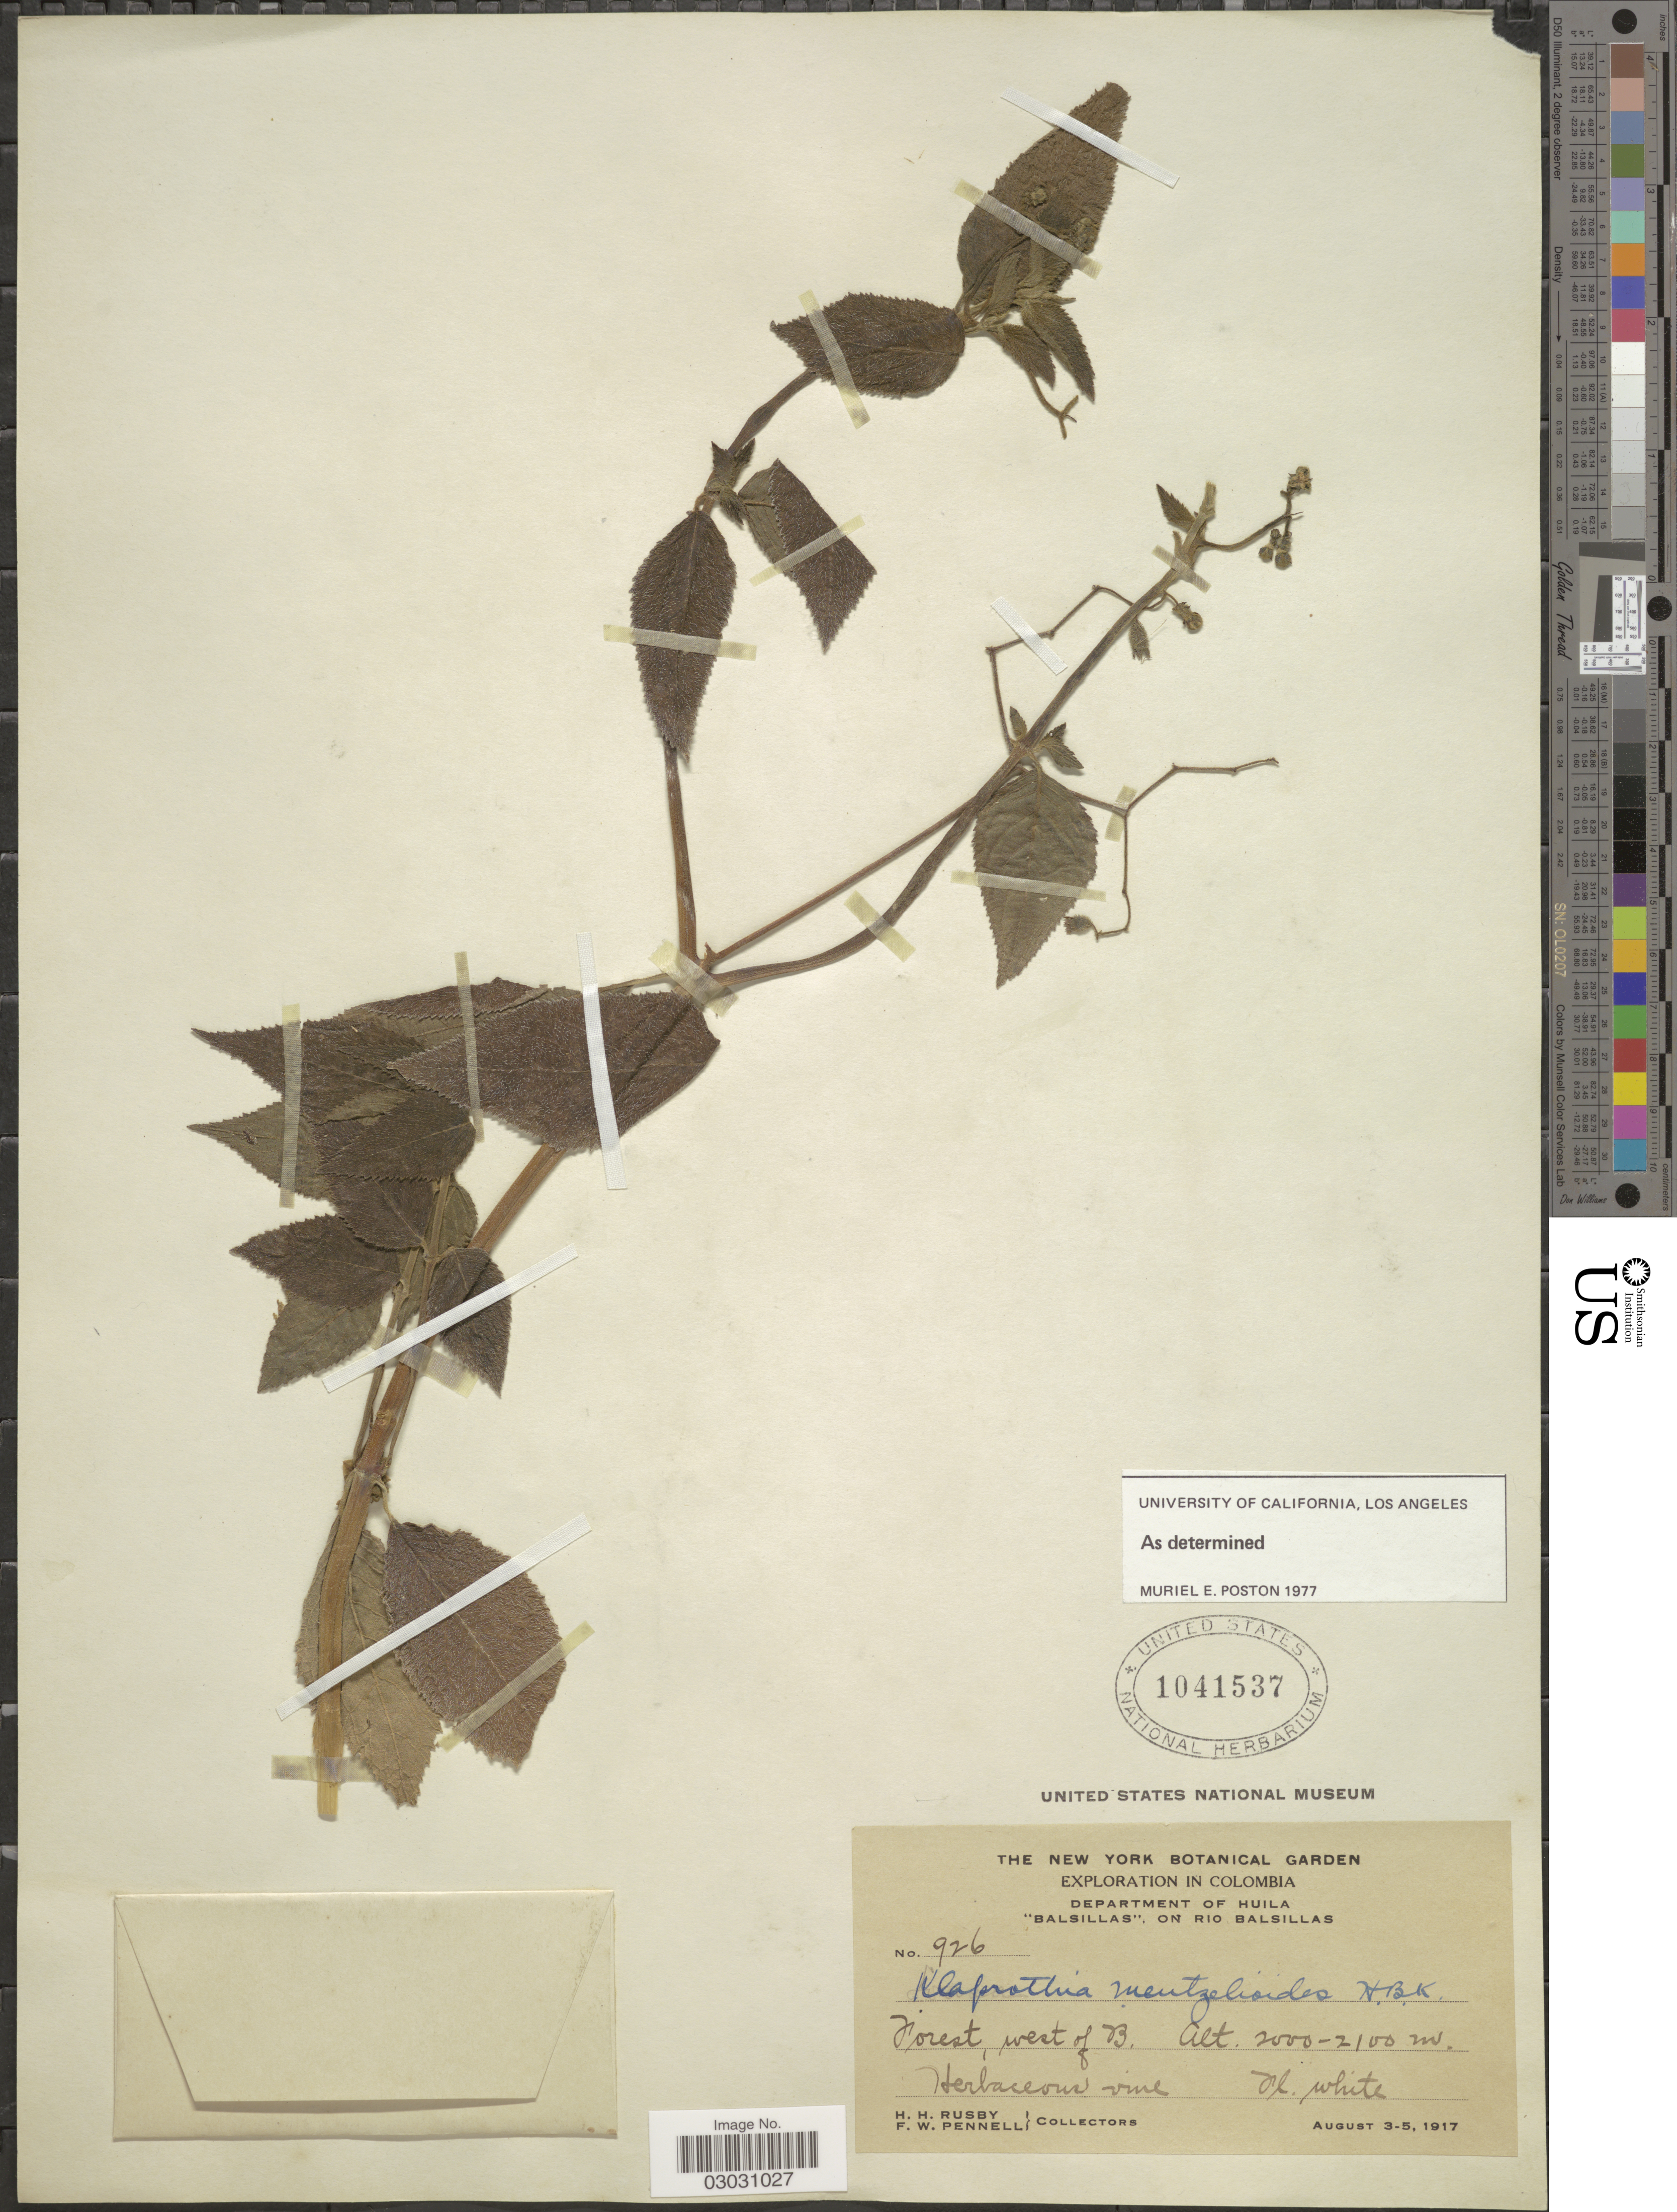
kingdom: Plantae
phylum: Tracheophyta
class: Magnoliopsida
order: Cornales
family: Loasaceae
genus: Klaprothia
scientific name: Klaprothia mentzelioides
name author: Kunth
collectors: H. H. Rusby & F. W. Pennell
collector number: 926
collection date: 1917-08-03/1917-08-05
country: Colombia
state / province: Huila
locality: Department of Huila, "Balsillas" on Rio Basillas, Forest, west of B.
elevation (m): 2000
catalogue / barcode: US 1041537